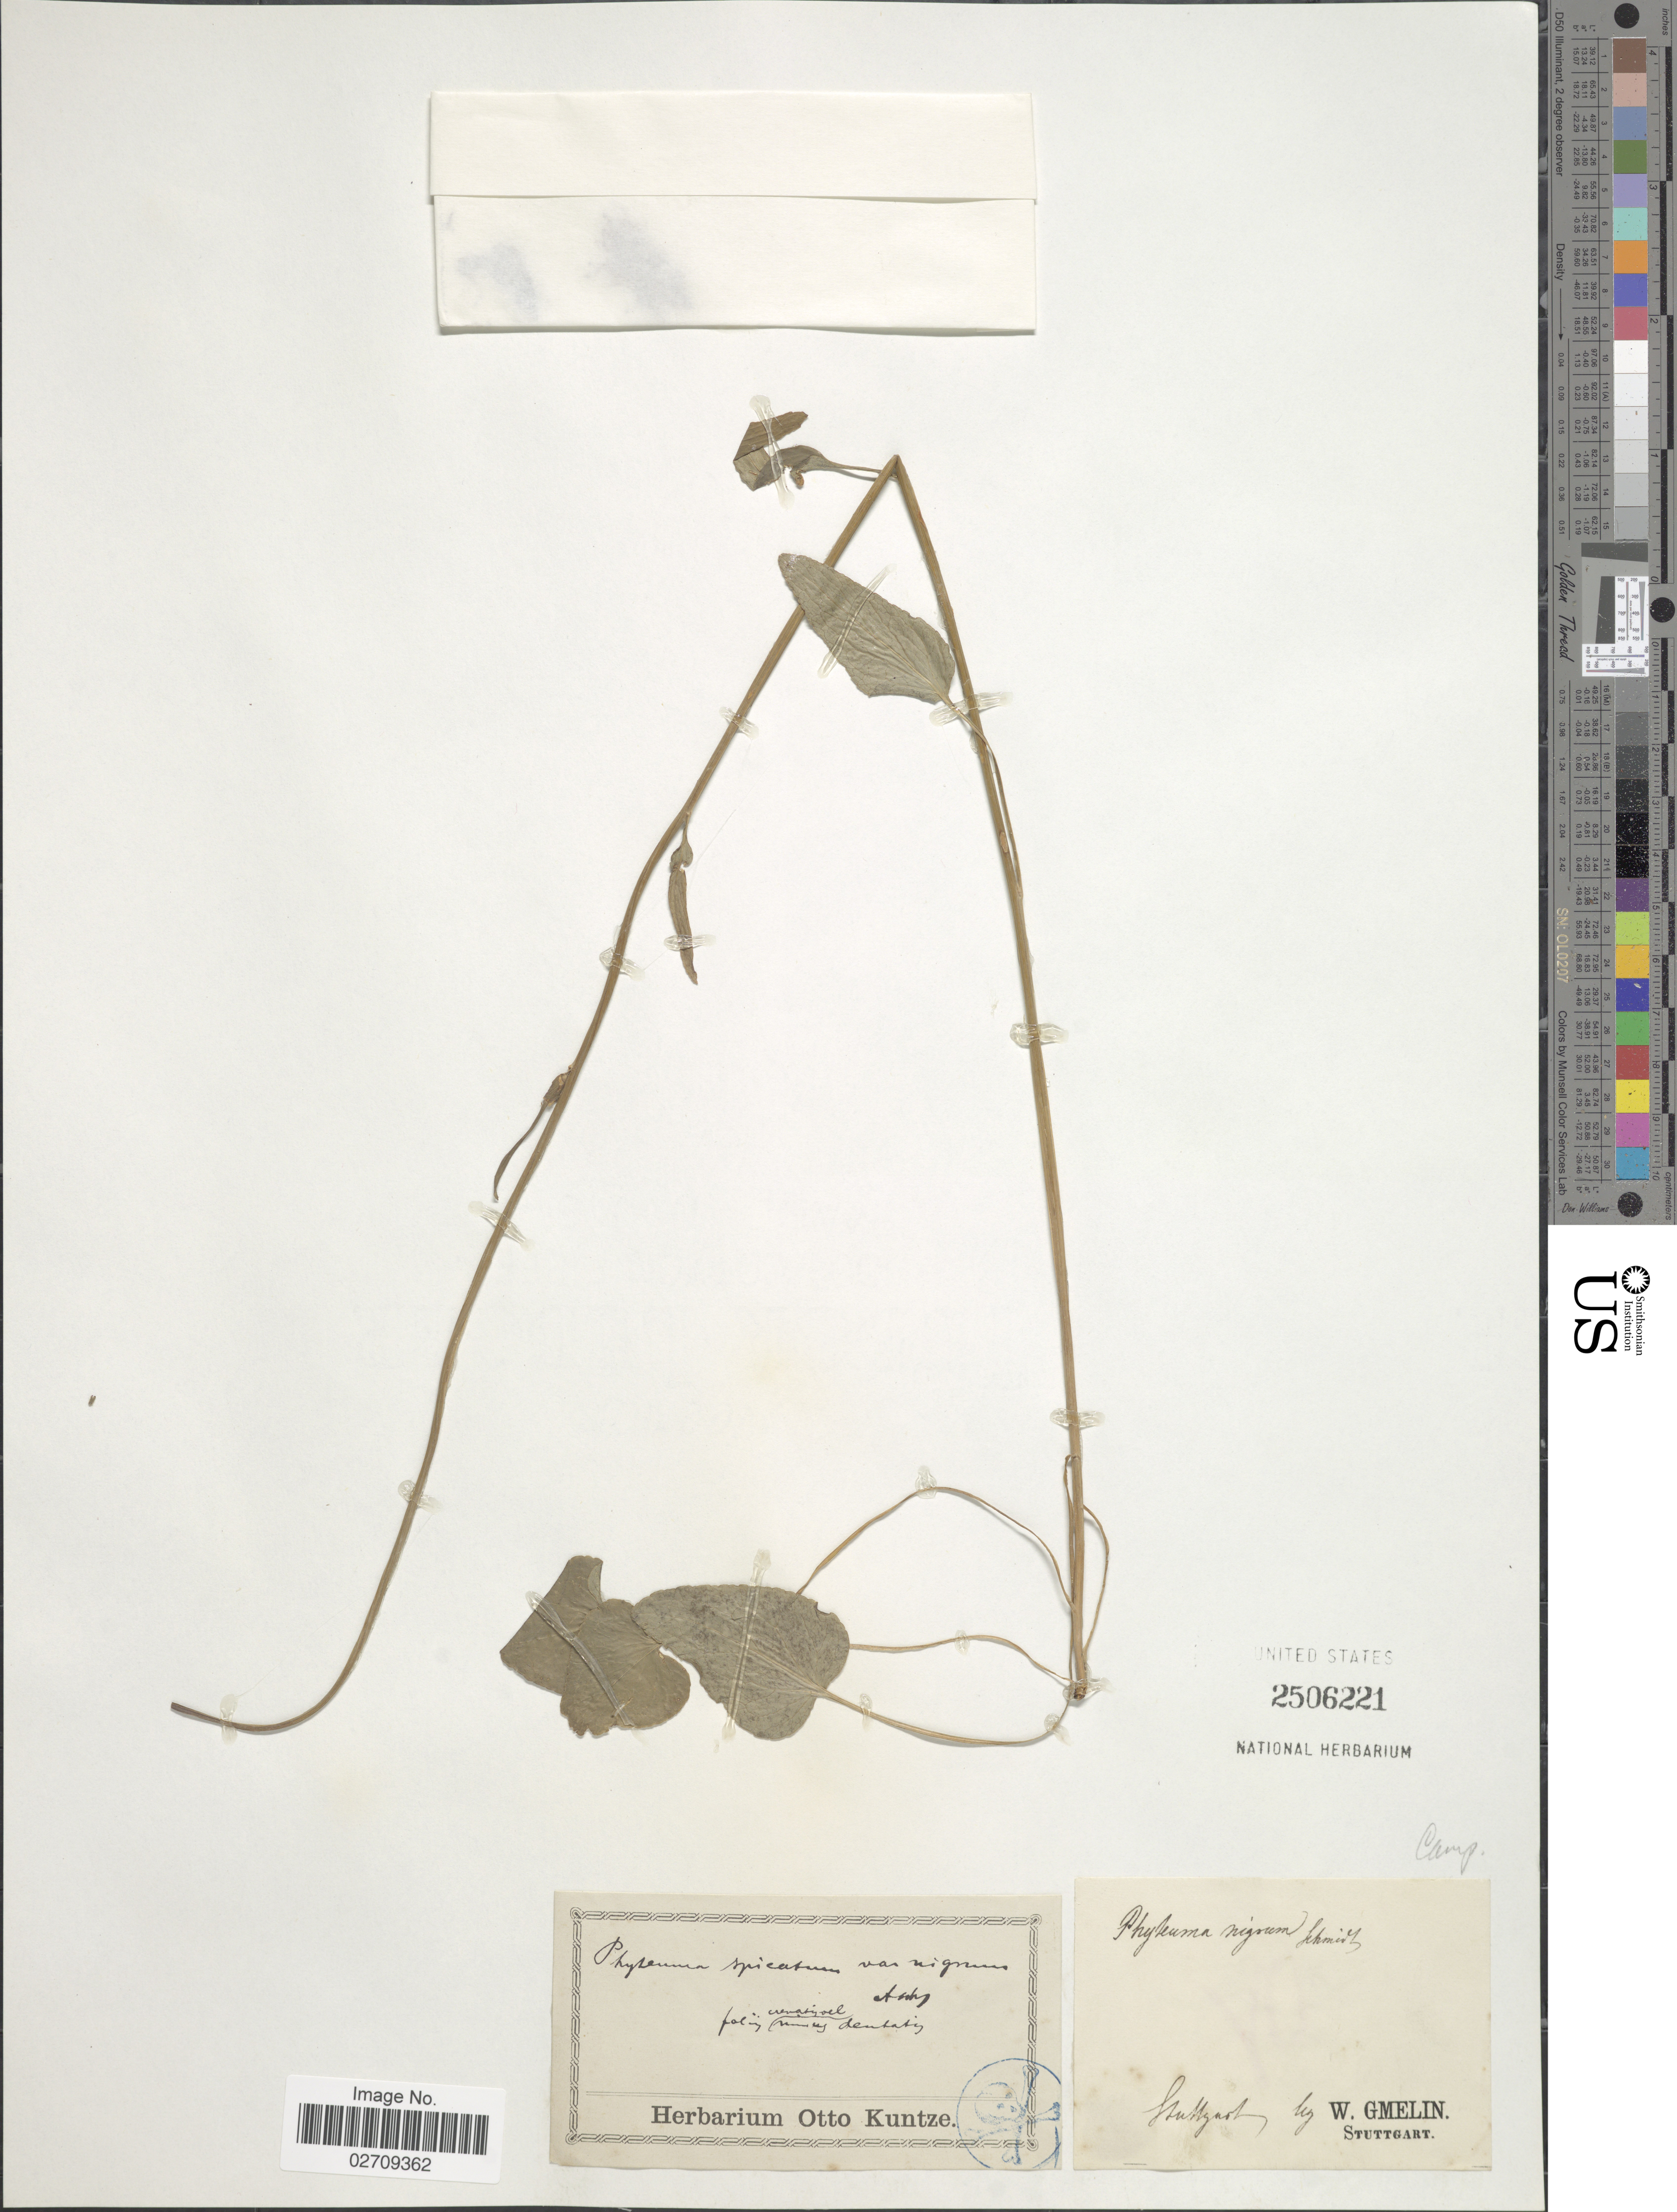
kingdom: Plantae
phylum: Tracheophyta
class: Magnoliopsida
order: Asterales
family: Campanulaceae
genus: Phyteuma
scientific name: Phyteuma spicatum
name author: L.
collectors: W. Gmelin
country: Germany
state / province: Baden-Württemberg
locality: Stuttgart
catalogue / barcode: US 2506221